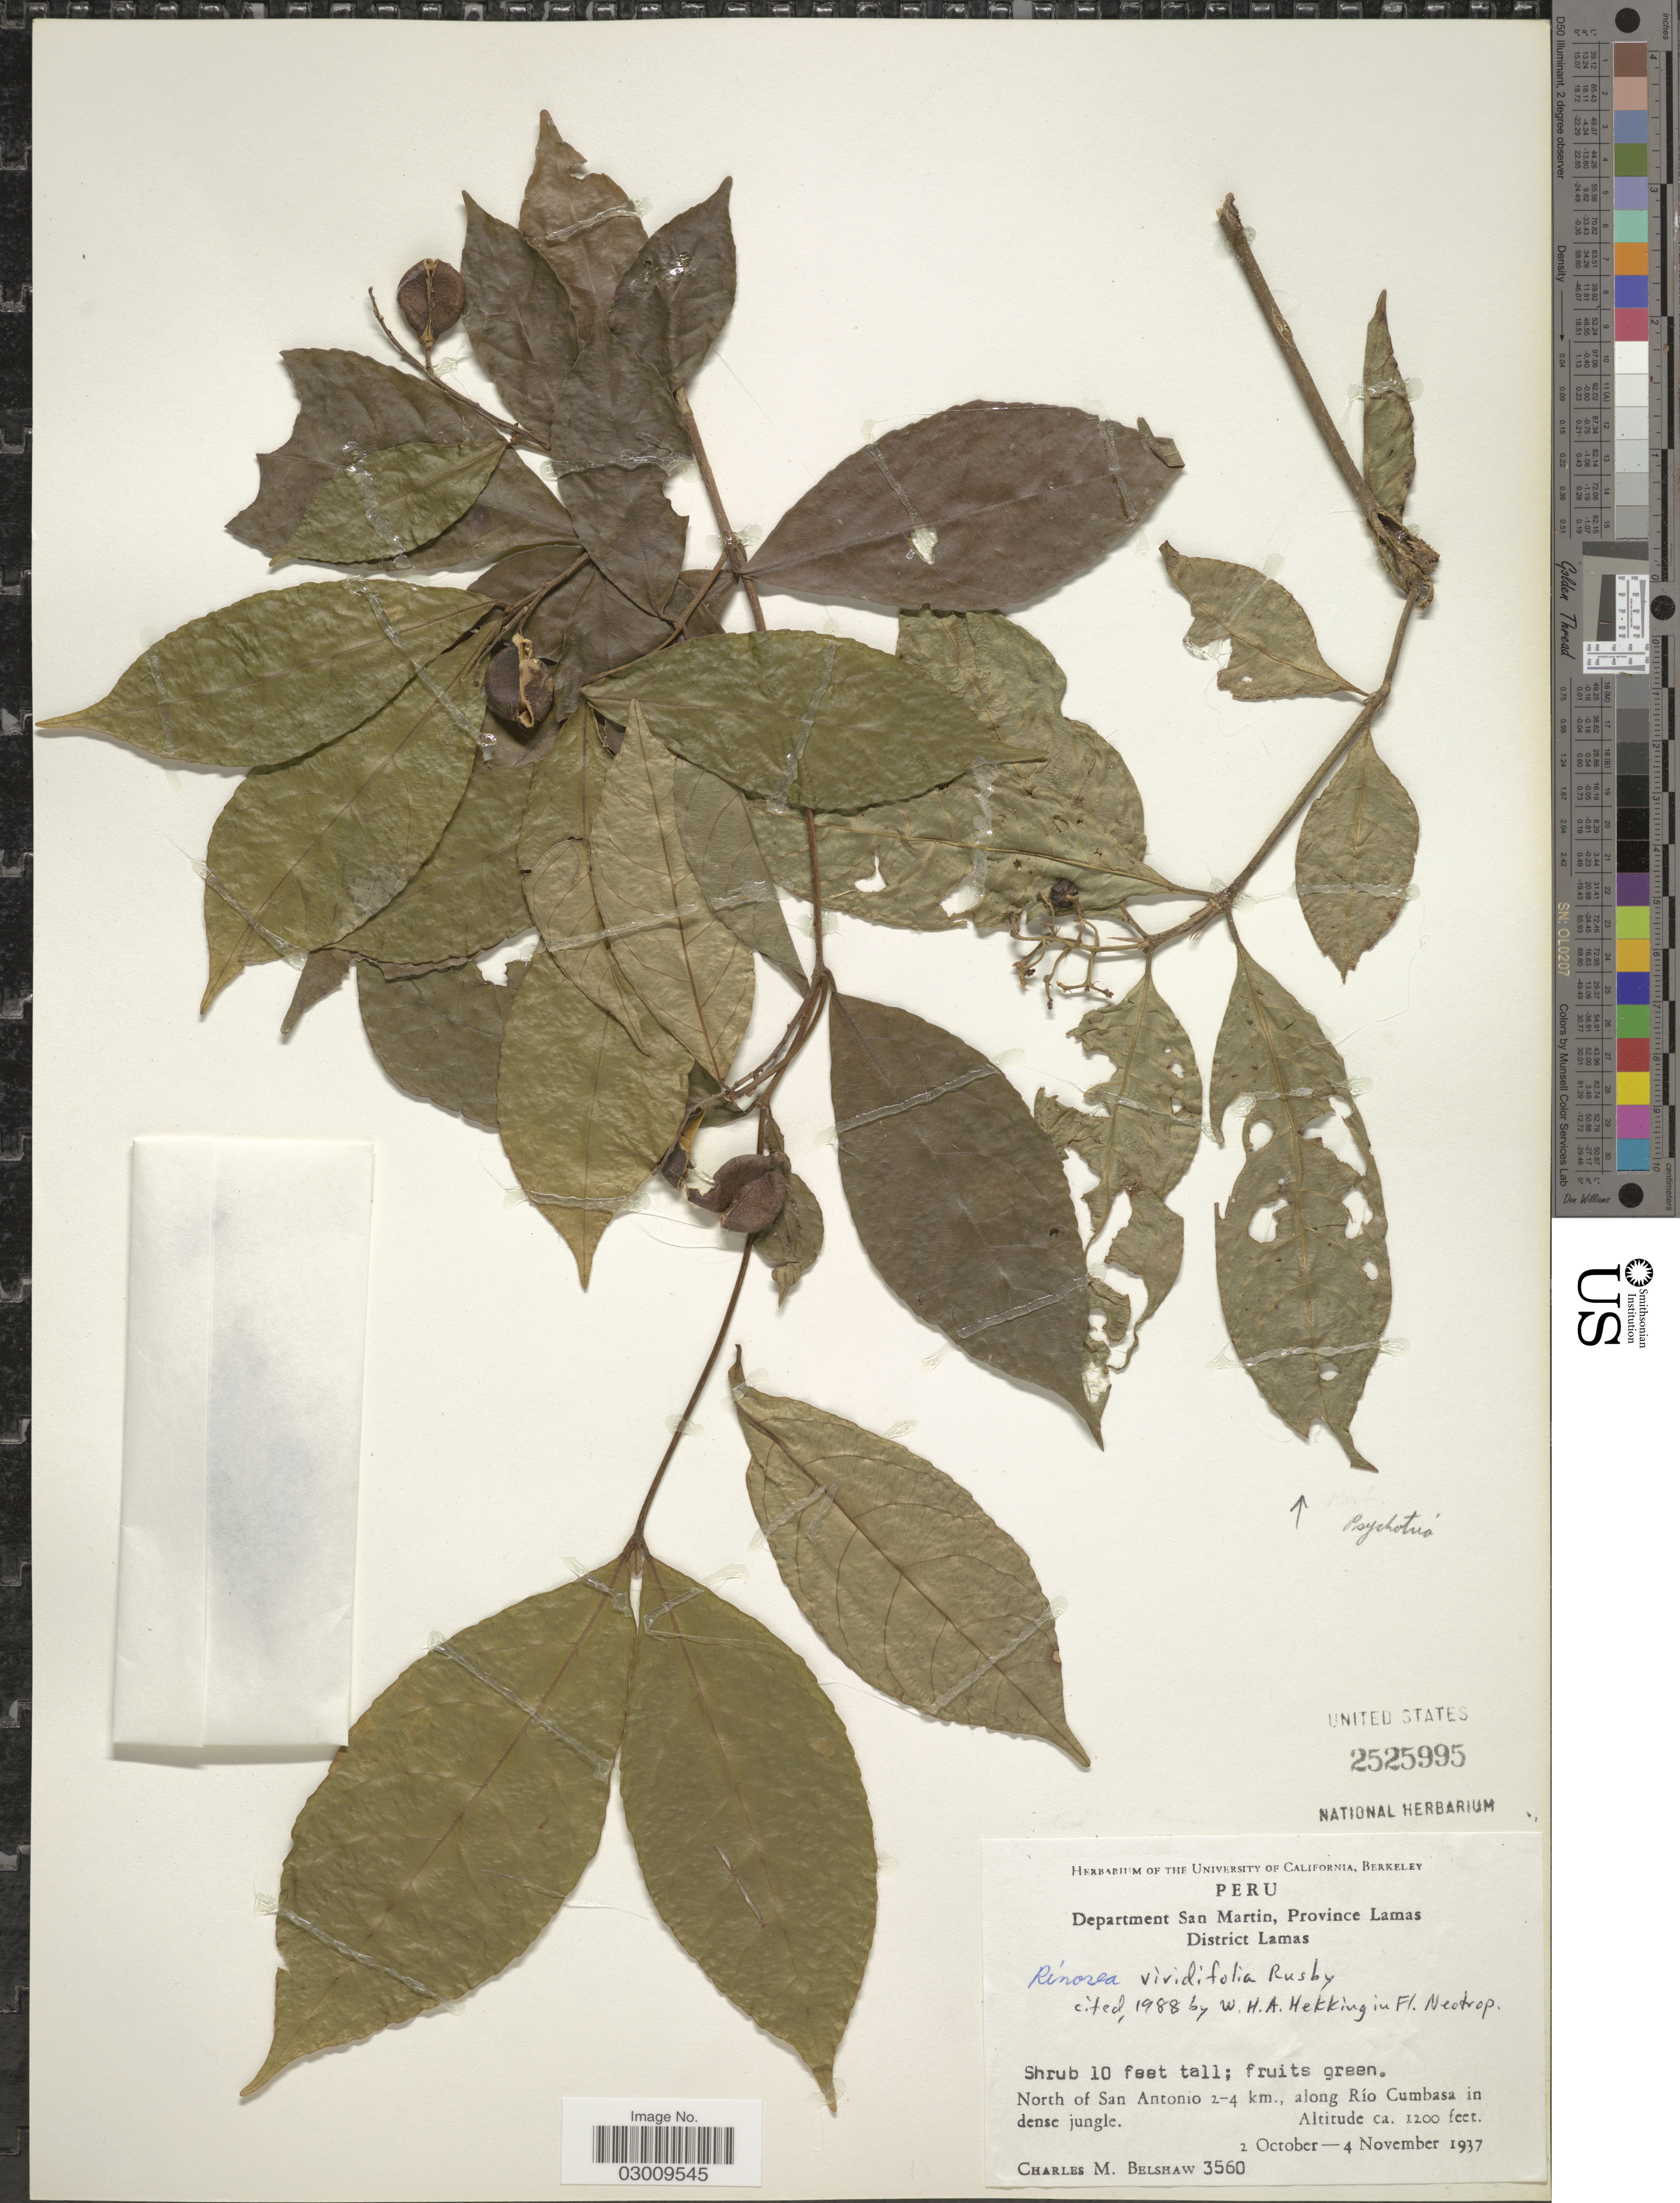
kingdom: Plantae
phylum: Tracheophyta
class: Magnoliopsida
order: Malpighiales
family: Violaceae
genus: Rinorea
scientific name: Rinorea viridifolia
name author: Rusby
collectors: C. Shaw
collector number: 3560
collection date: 1937-10-02/1937-11-04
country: Peru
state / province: San Martín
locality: Department San Martin, Province Lamas. District Lamas. North of San Antonio 2-4 km., along Río Cumbasa in dense jungle.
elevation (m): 366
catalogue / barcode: US 2525995